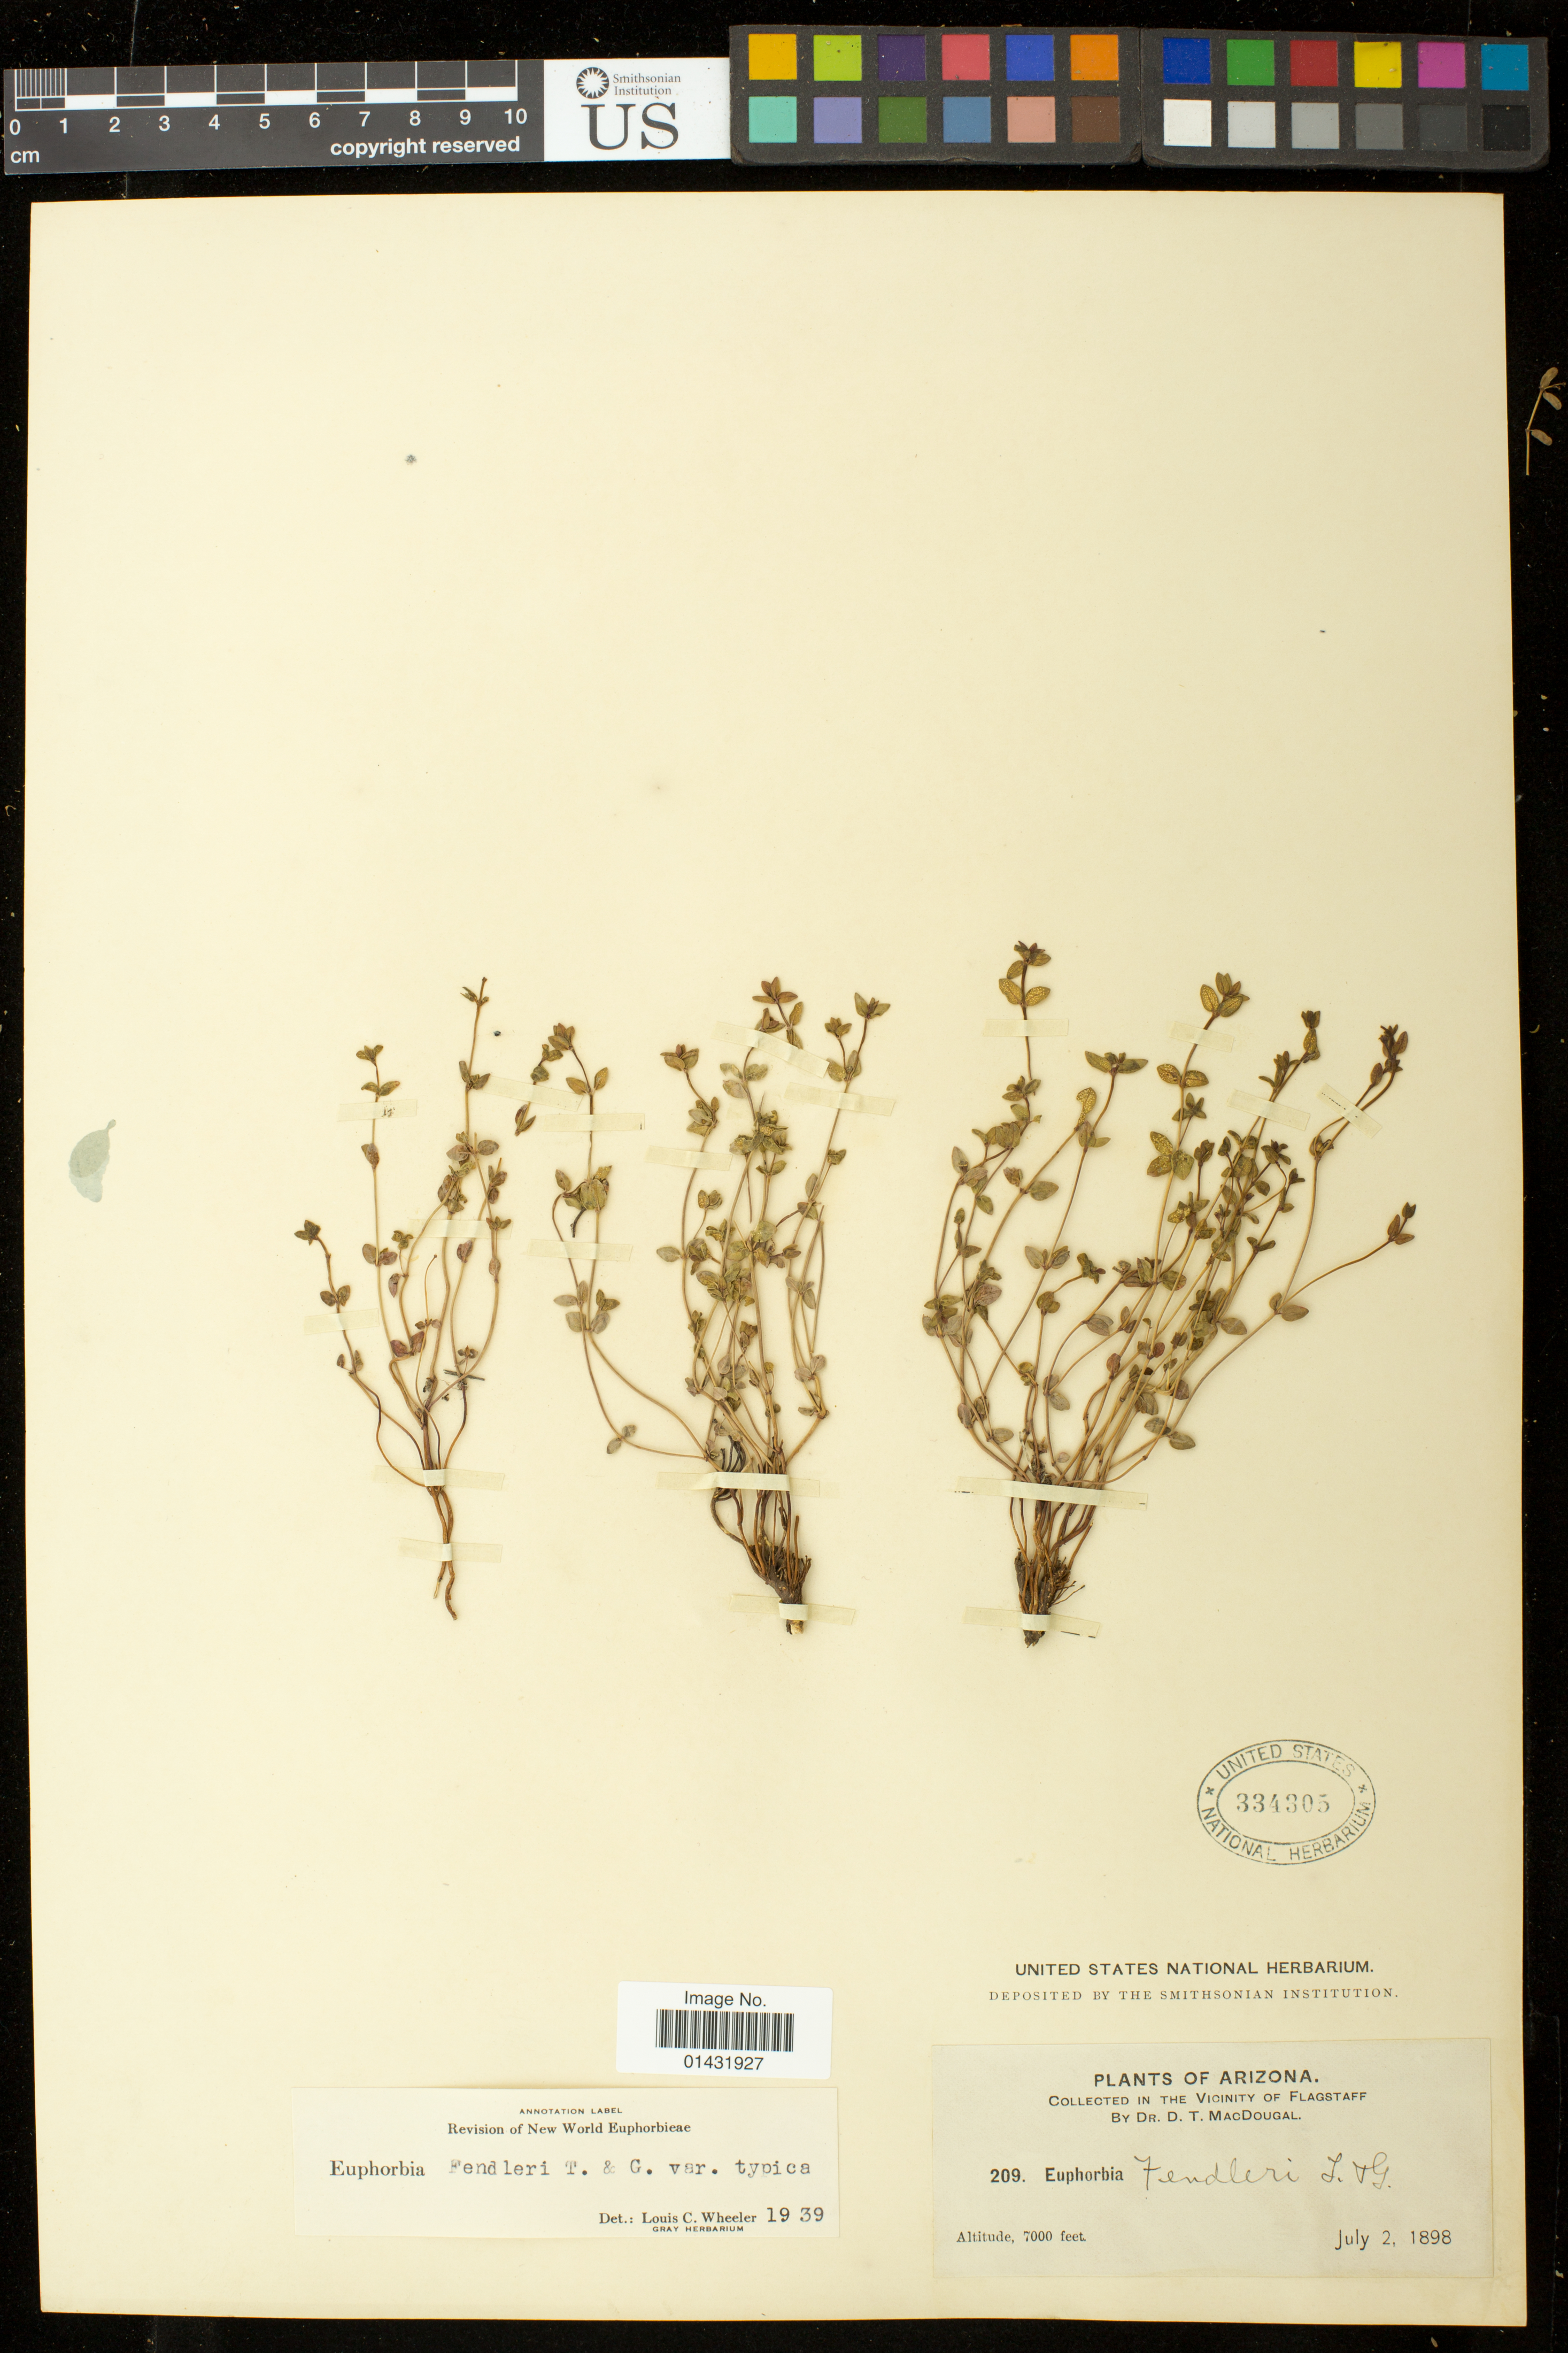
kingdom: Plantae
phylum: Tracheophyta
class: Magnoliopsida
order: Malpighiales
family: Euphorbiaceae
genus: Euphorbia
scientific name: Euphorbia fendleri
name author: Torr. & A. Gray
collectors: D. T. MacDougal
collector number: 209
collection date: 1898-07-02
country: United States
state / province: Arizona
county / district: Coconino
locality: Vicinity of Flagstaff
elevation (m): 2134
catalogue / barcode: US 334305